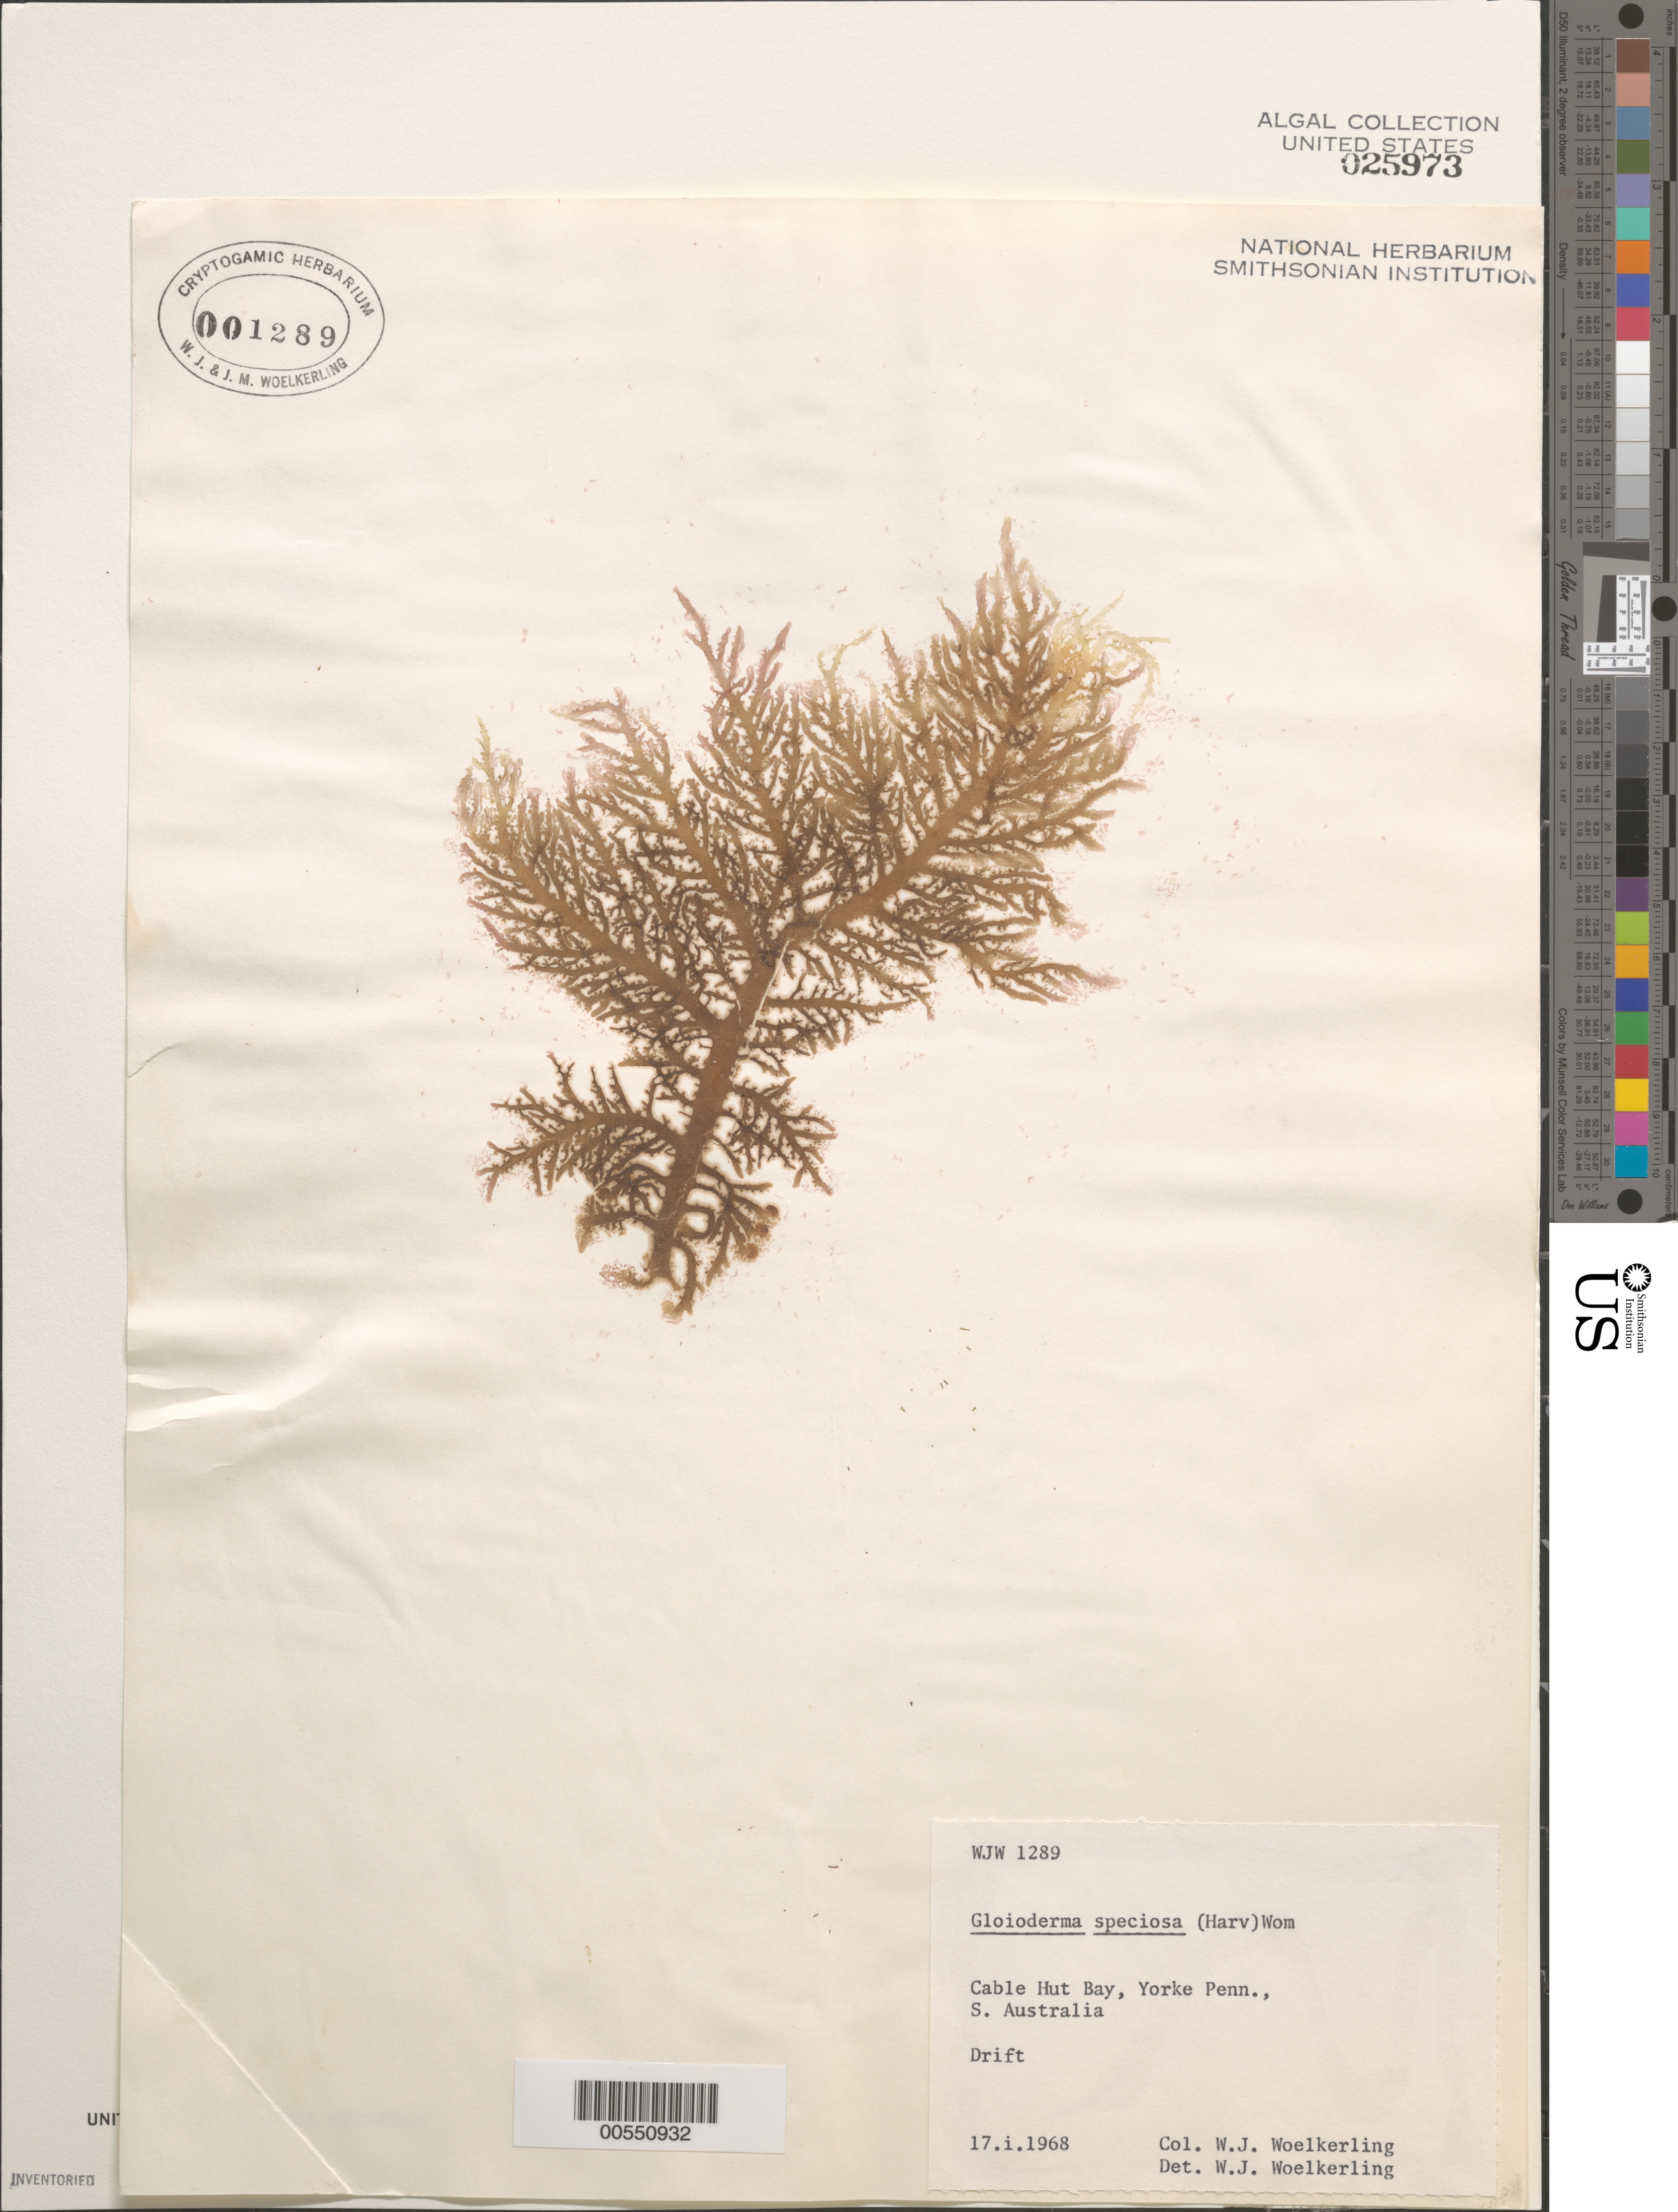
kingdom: Plantae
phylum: Rhodophyta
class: Florideophyceae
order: Rhodymeniales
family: Faucheaceae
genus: Gloiocladia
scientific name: Gloiocladia speciosa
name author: (Harvey) R.E. Norris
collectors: W. Woelkerling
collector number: WJW 1289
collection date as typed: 17 Jan 1968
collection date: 1968-01-17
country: Australia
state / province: South Australia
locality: Cable hut bay, yorke peninsula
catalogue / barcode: US 25973